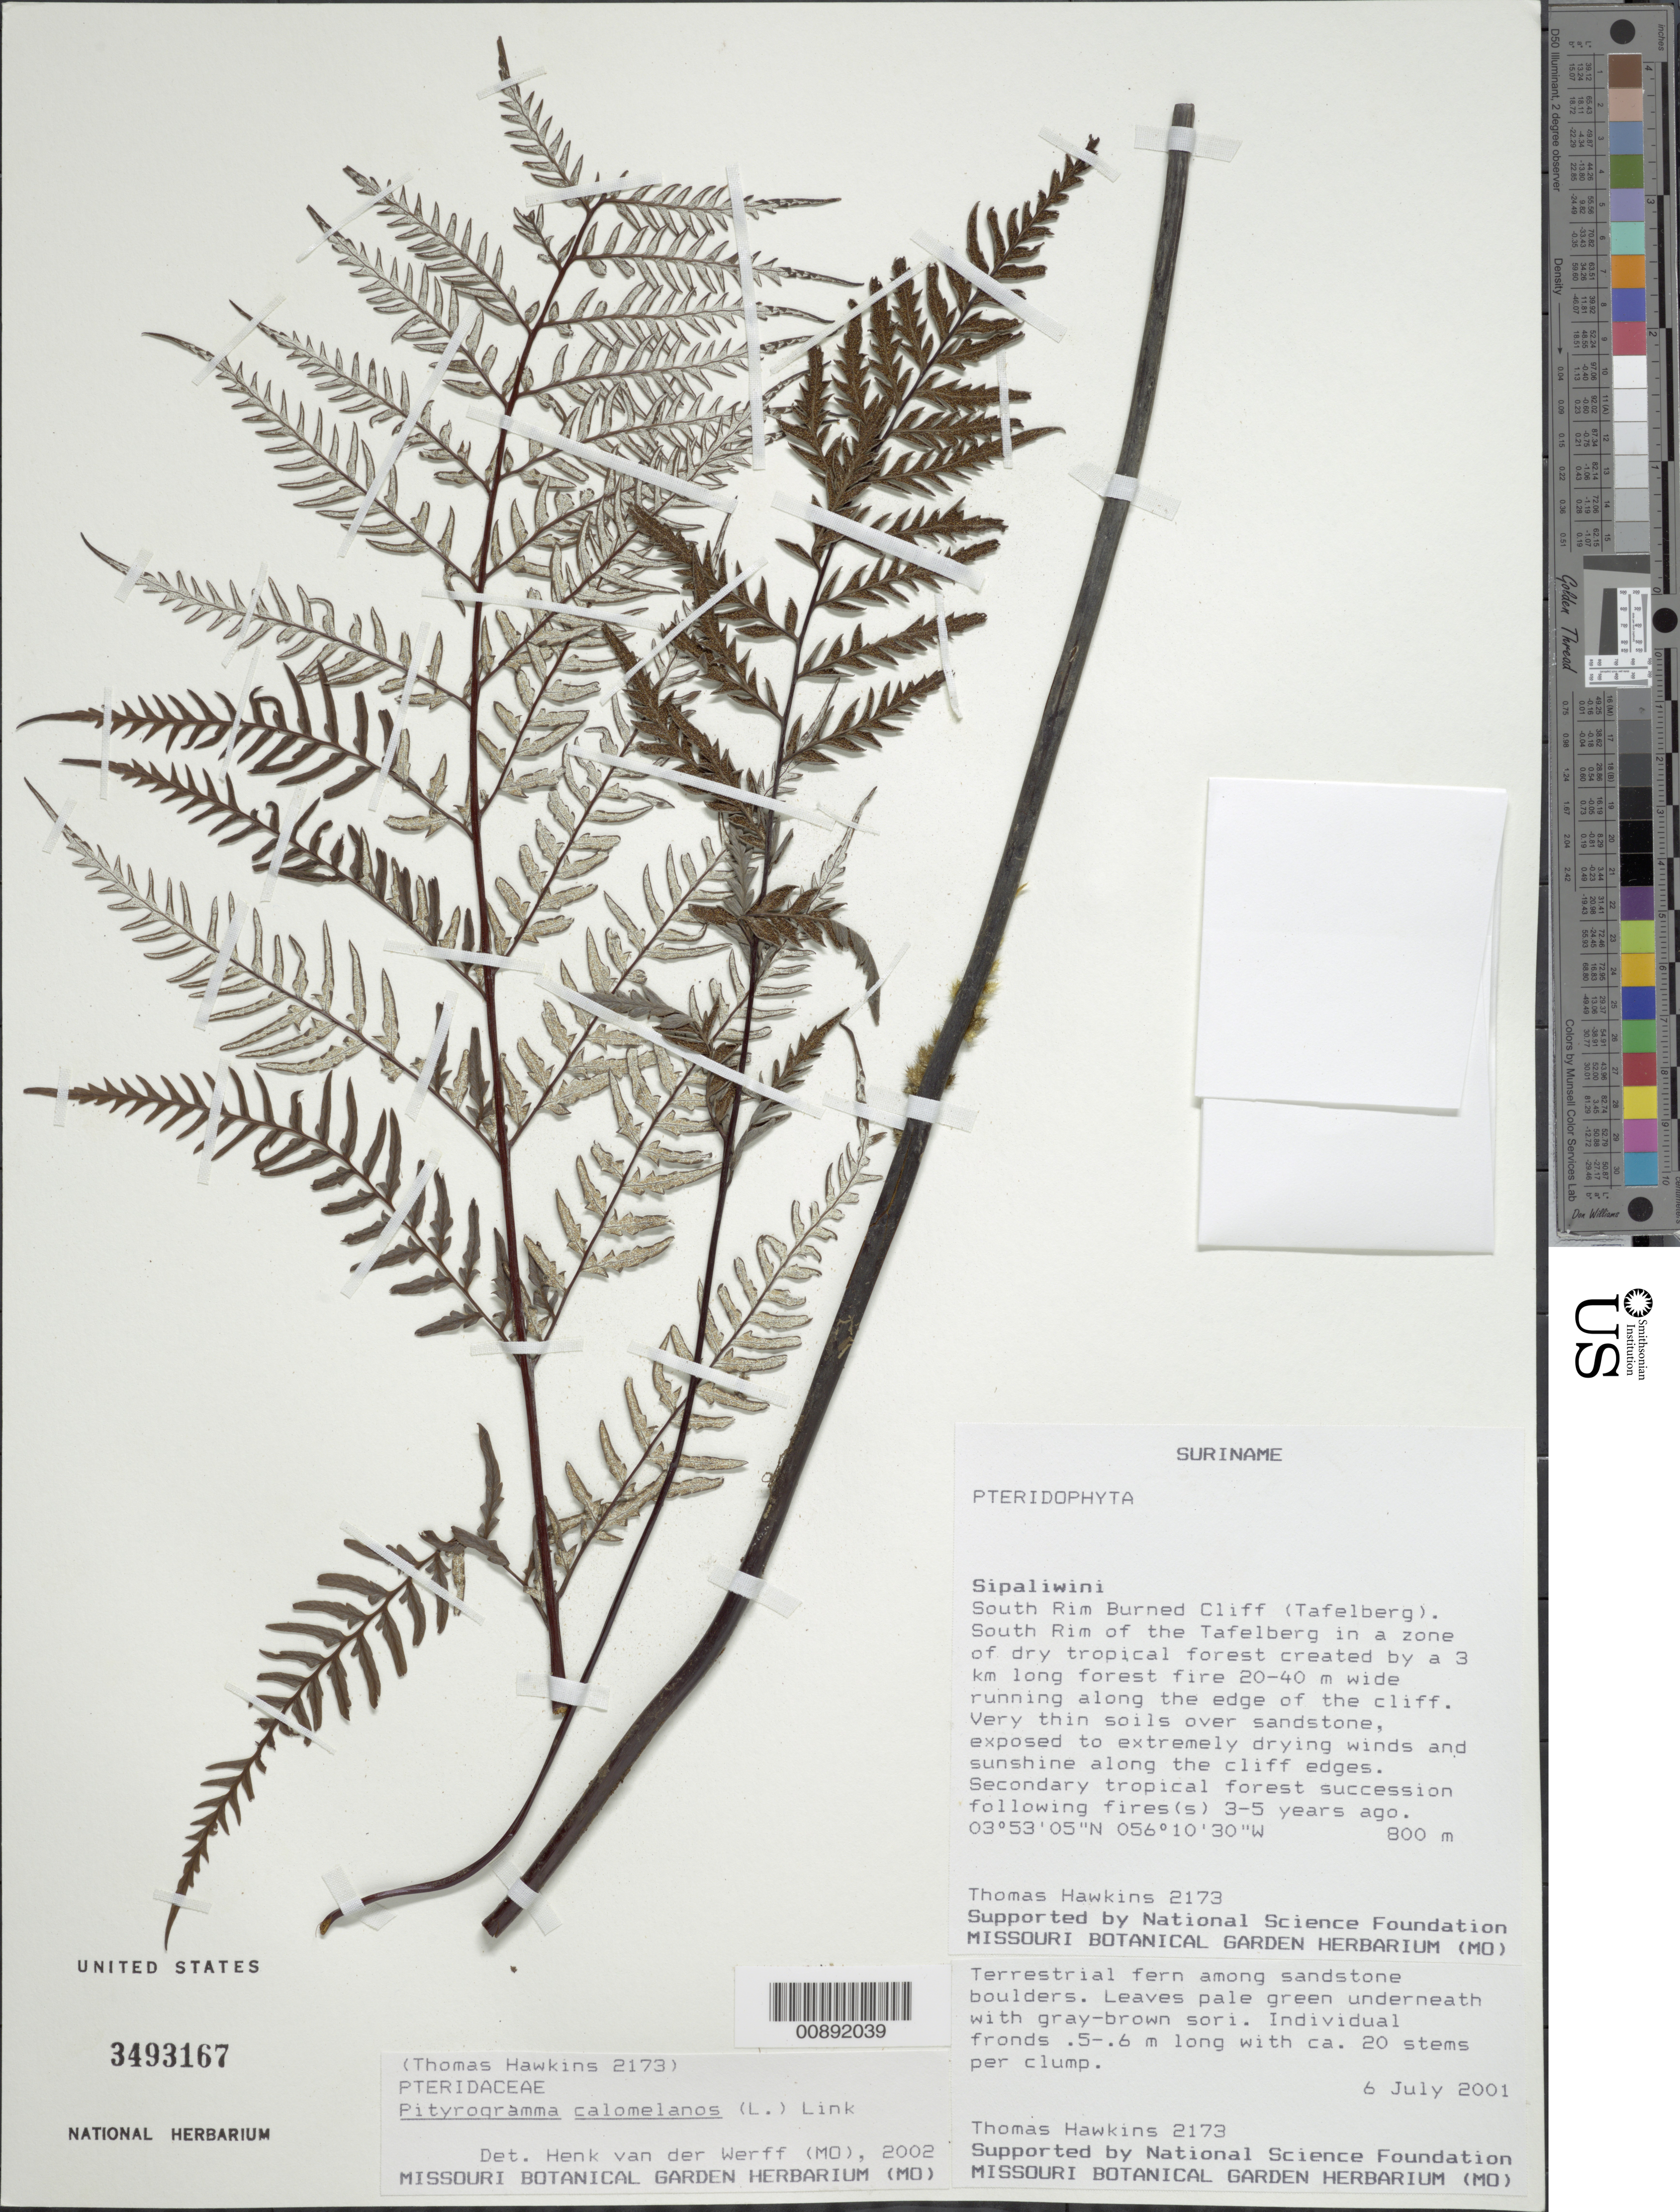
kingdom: Plantae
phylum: Tracheophyta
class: Polypodiopsida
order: Polypodiales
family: Pteridaceae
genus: Pityrogramma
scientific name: Pityrogramma calomelanos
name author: (L.) Link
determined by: van der Werff, H., (MO), Missouri Botanical Garden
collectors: T. Hawkins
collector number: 2173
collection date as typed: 6-Jul-01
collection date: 2001-07-06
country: Suriname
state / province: Sipaliwini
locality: Tafelberg (Table Mountain), South Rim Burned Cliff, running along the edge of the cliff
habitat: Dry tropical forest created by a 3-km long forest fire 20-40m wide; very thin soils over sandstone, exposed to extremely drying winds and sunshine…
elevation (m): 800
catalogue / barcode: US 3493167